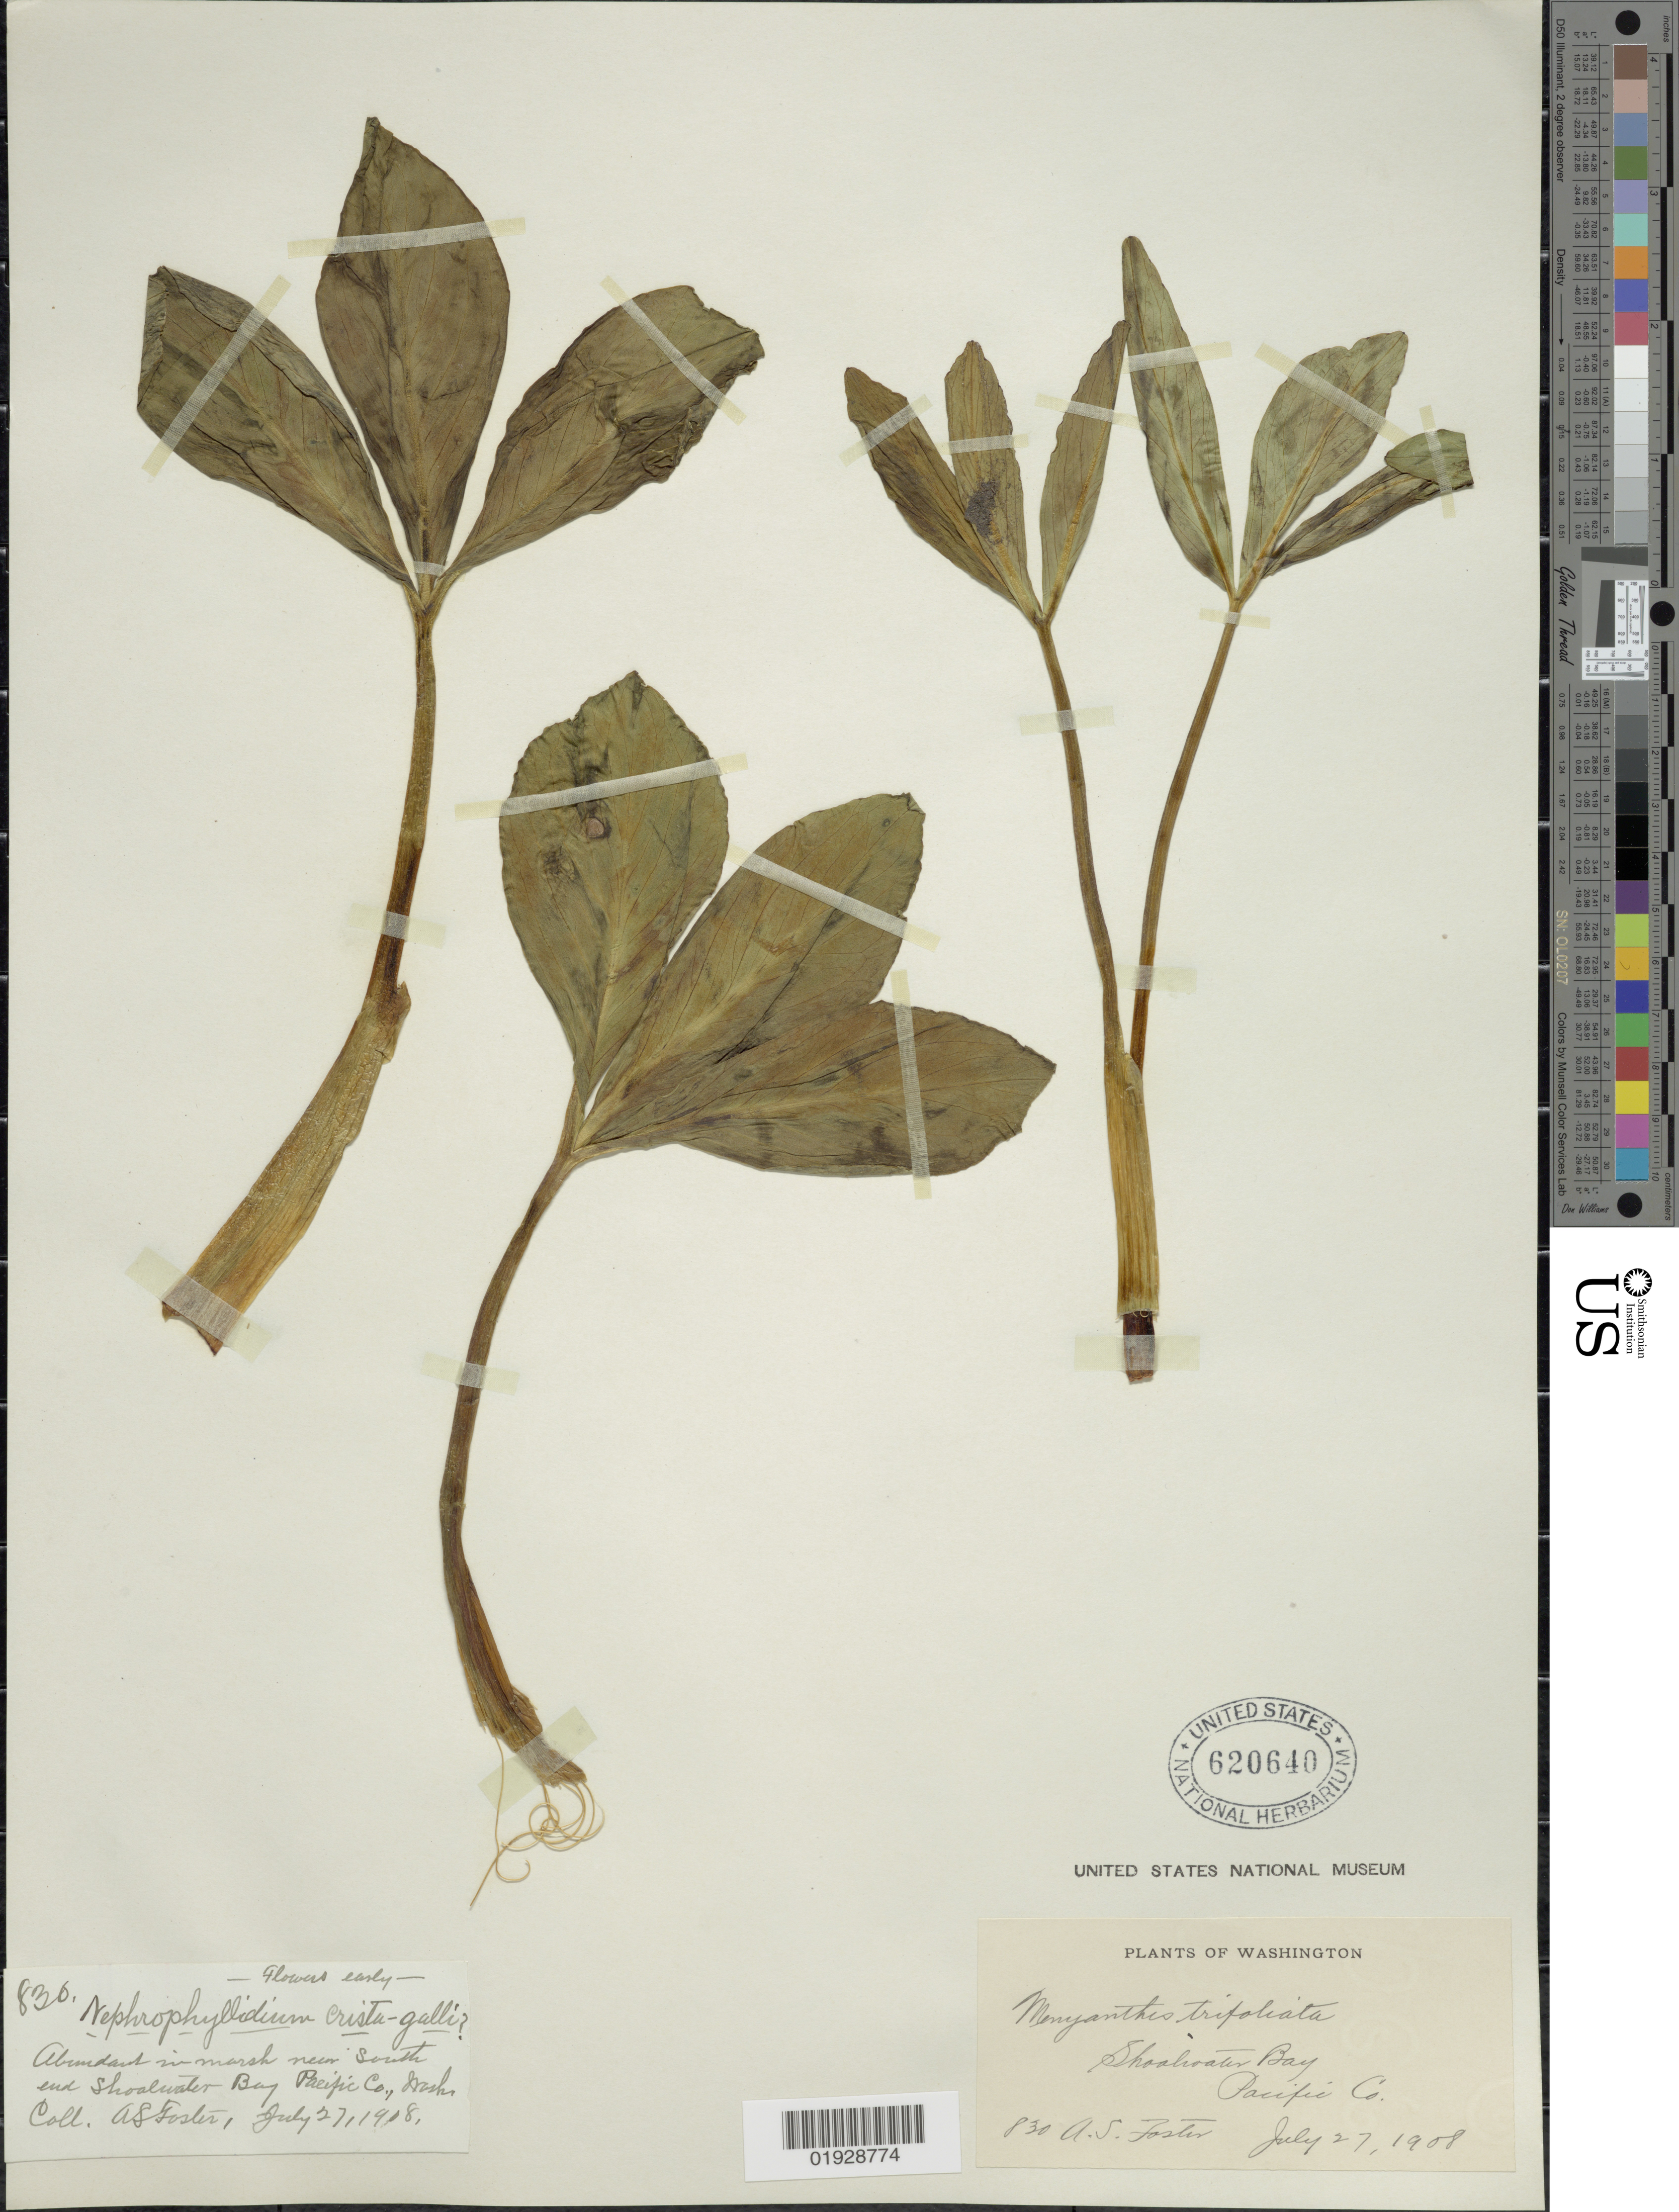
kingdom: Plantae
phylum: Tracheophyta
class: Magnoliopsida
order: Asterales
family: Menyanthaceae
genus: Menyanthes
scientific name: Menyanthes trifoliata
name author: L.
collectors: A. S. Foster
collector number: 830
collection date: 1908-07-27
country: United States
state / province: Washington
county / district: Pacific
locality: Abundant in marsh near South end Shoalwater Bay, Pacific Co., Wash.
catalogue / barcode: US 620640